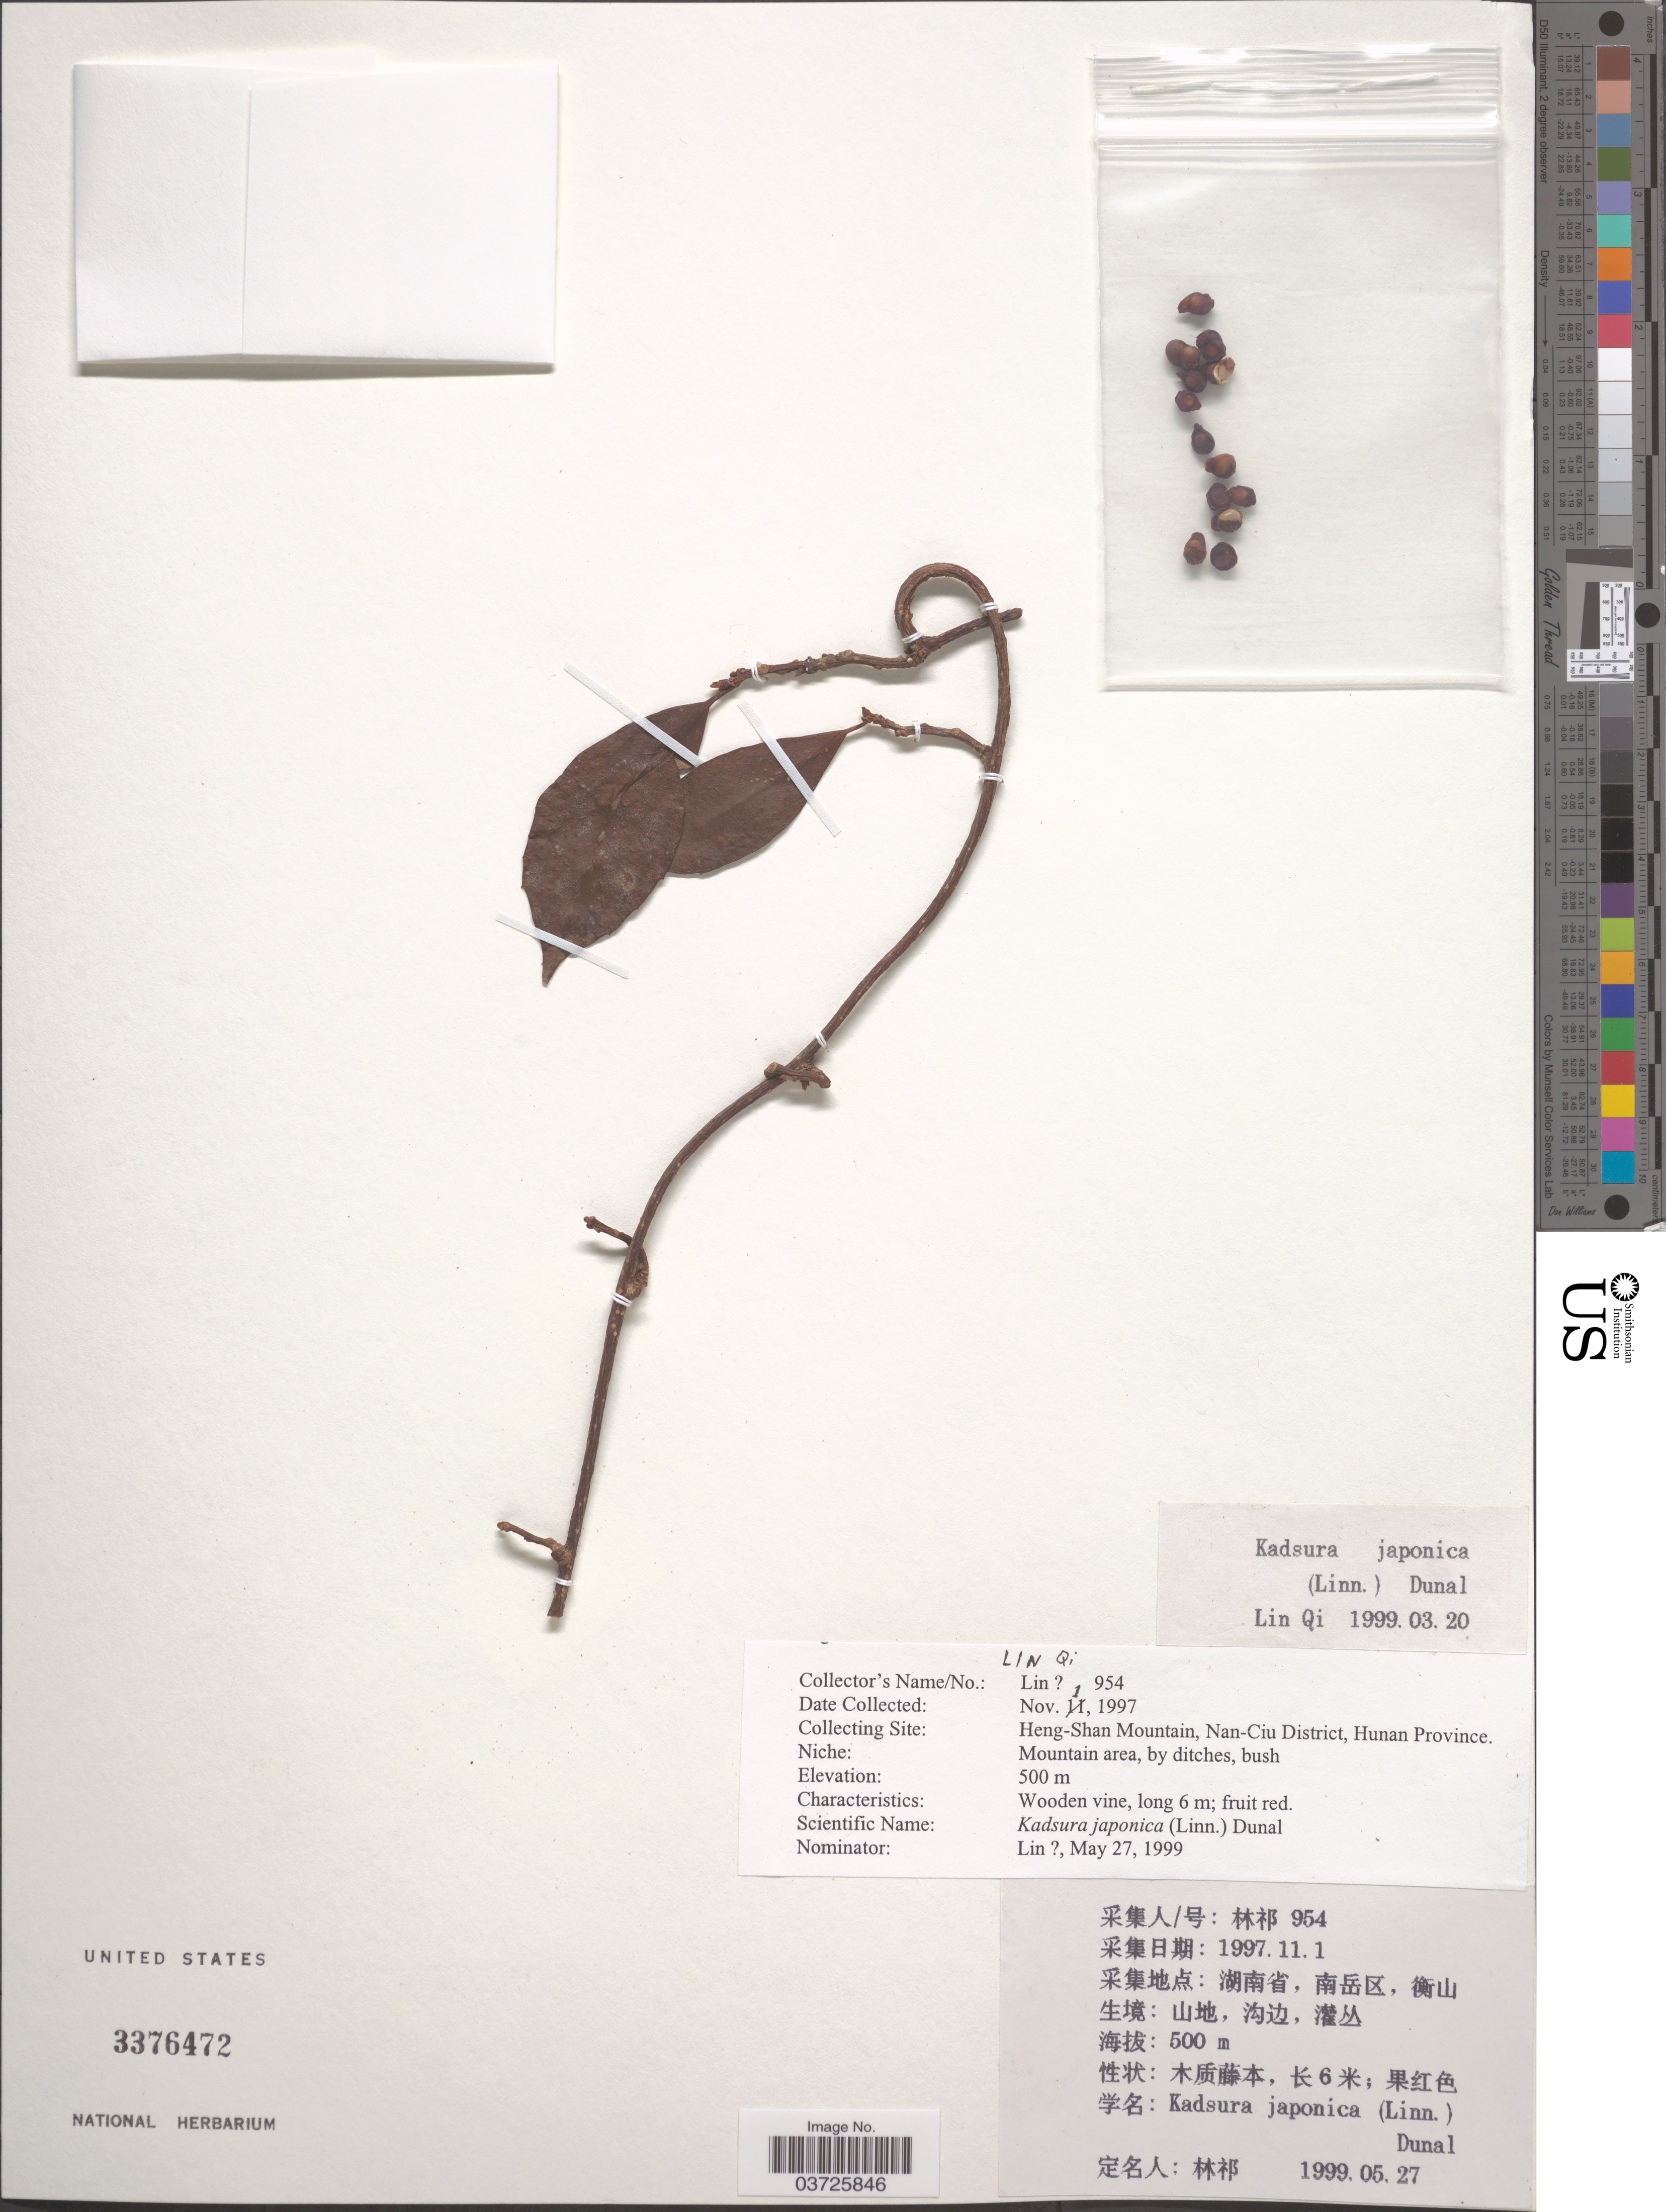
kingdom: Plantae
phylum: Tracheophyta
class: Magnoliopsida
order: Austrobaileyales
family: Schisandraceae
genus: Kadsura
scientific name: Kadsura japonica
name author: (L.) Dunal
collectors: Lin Qi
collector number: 954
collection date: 1997-11-01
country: China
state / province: Hunan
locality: Heng-Shan Mountain, Nan-Ciu District. Mountain area.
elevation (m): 500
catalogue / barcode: US 3376472